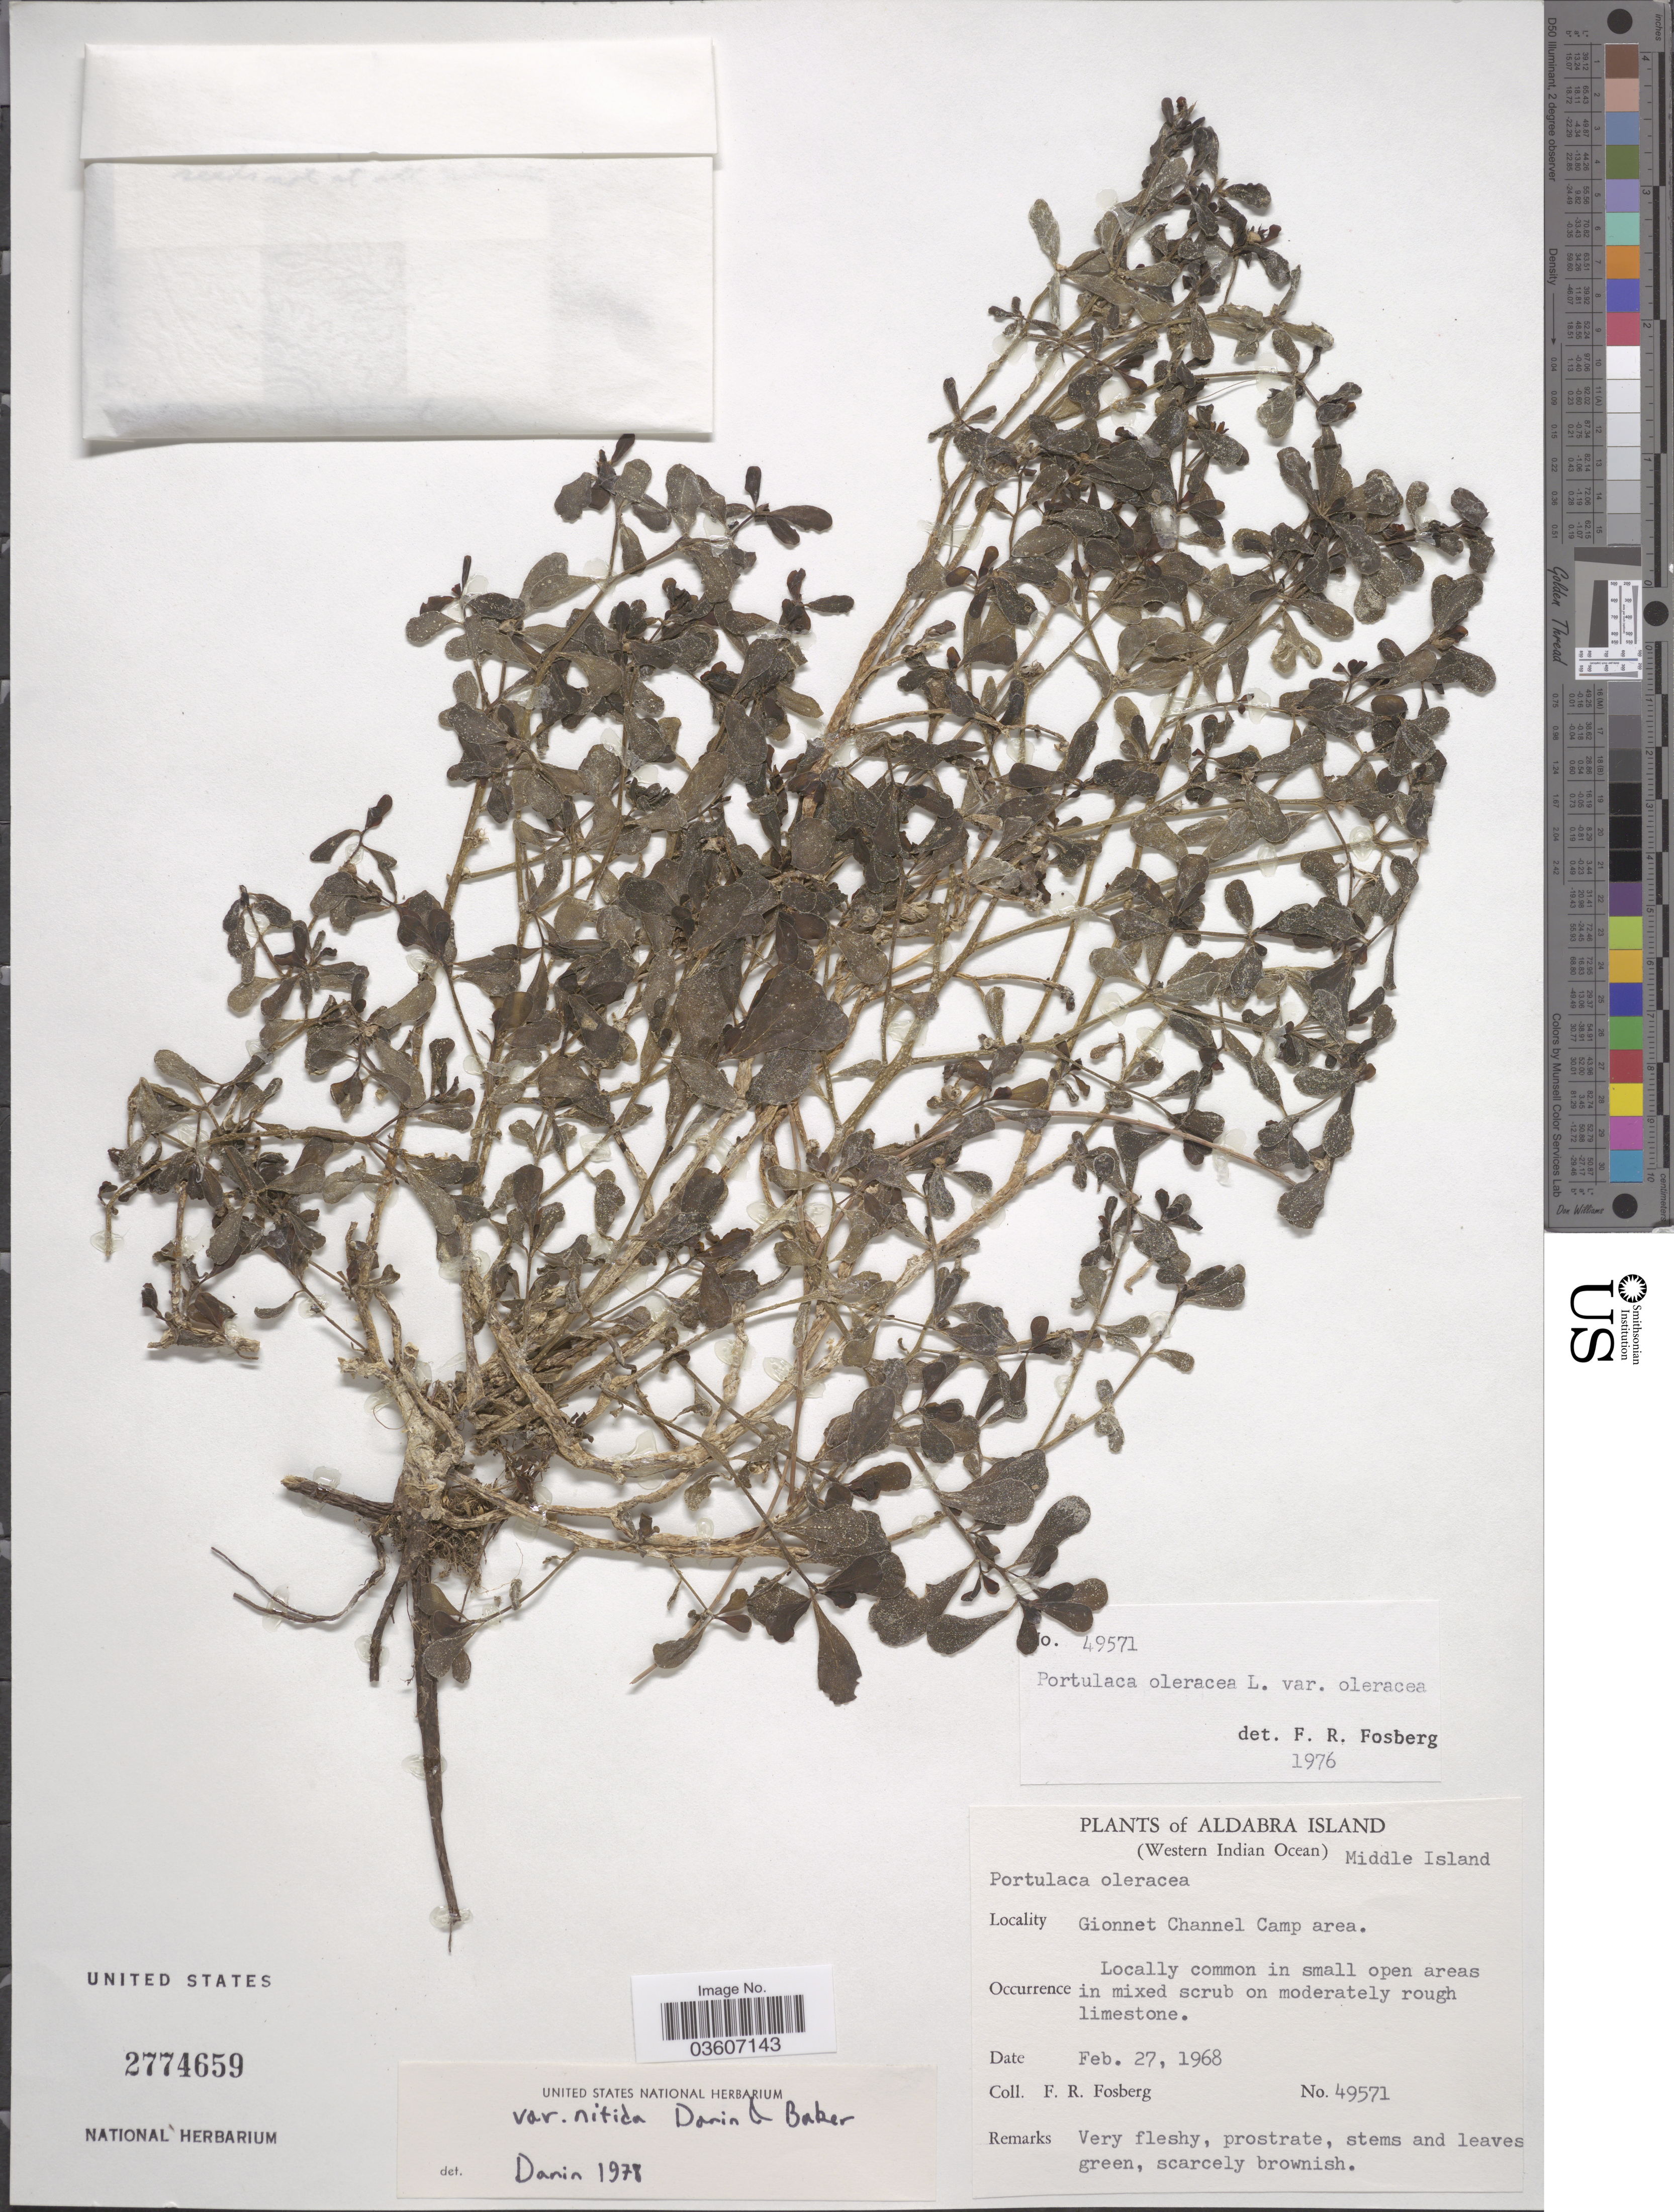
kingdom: Plantae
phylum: Tracheophyta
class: Magnoliopsida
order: Caryophyllales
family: Portulacaceae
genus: Portulaca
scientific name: Portulaca oleracea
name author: L.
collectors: F. R. Fosberg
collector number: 49571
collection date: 1968-02-27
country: Seychelles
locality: Aldabra Island. (Western Indian Ocean). Middle Island. Gionnet Channel Camp area.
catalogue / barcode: US 2774659